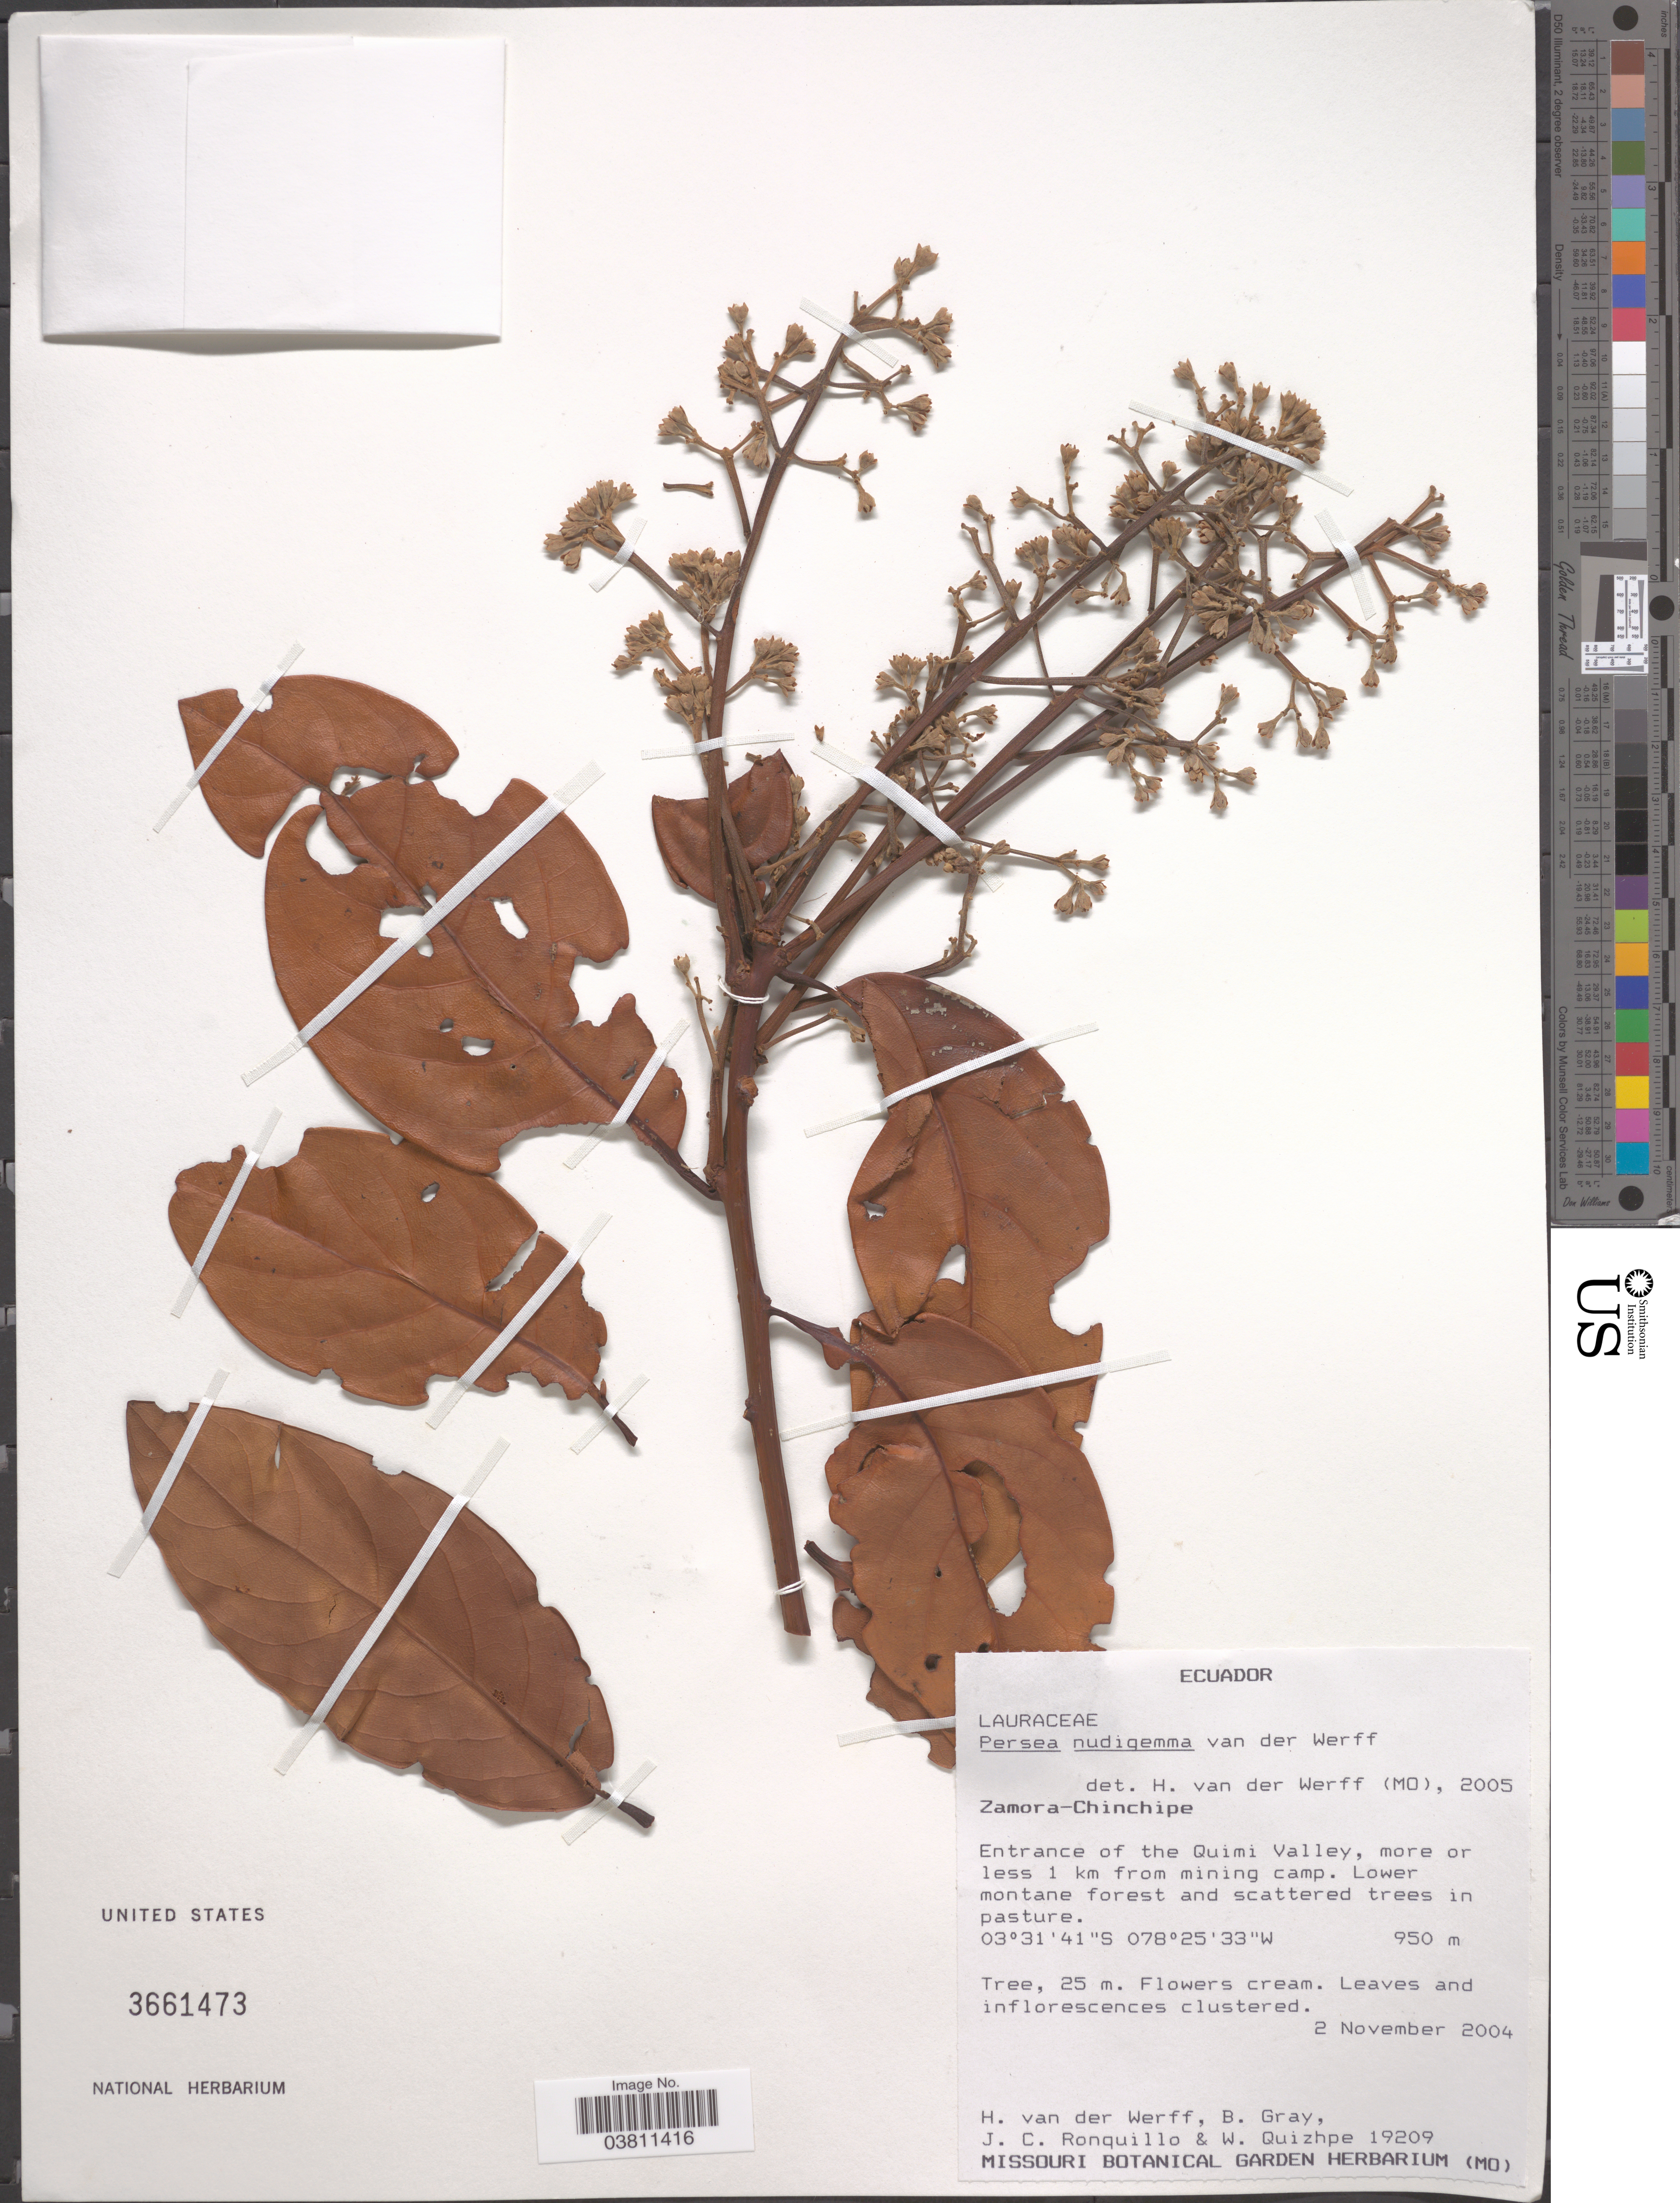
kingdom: Plantae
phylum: Tracheophyta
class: Magnoliopsida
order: Laurales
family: Lauraceae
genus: Persea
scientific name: Persea nudigemma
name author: van der Werff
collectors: H. van der Werff, B. Gray, J. Ronquillo & W. Quizhpe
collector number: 19209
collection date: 2004-11-02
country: Ecuador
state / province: Zamora-Chinchipe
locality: Entrance of the Quimi Valley, more or less 1 km from mining camp. Lower montane forest and scattered trees in pasture.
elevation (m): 950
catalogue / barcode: US 3661473